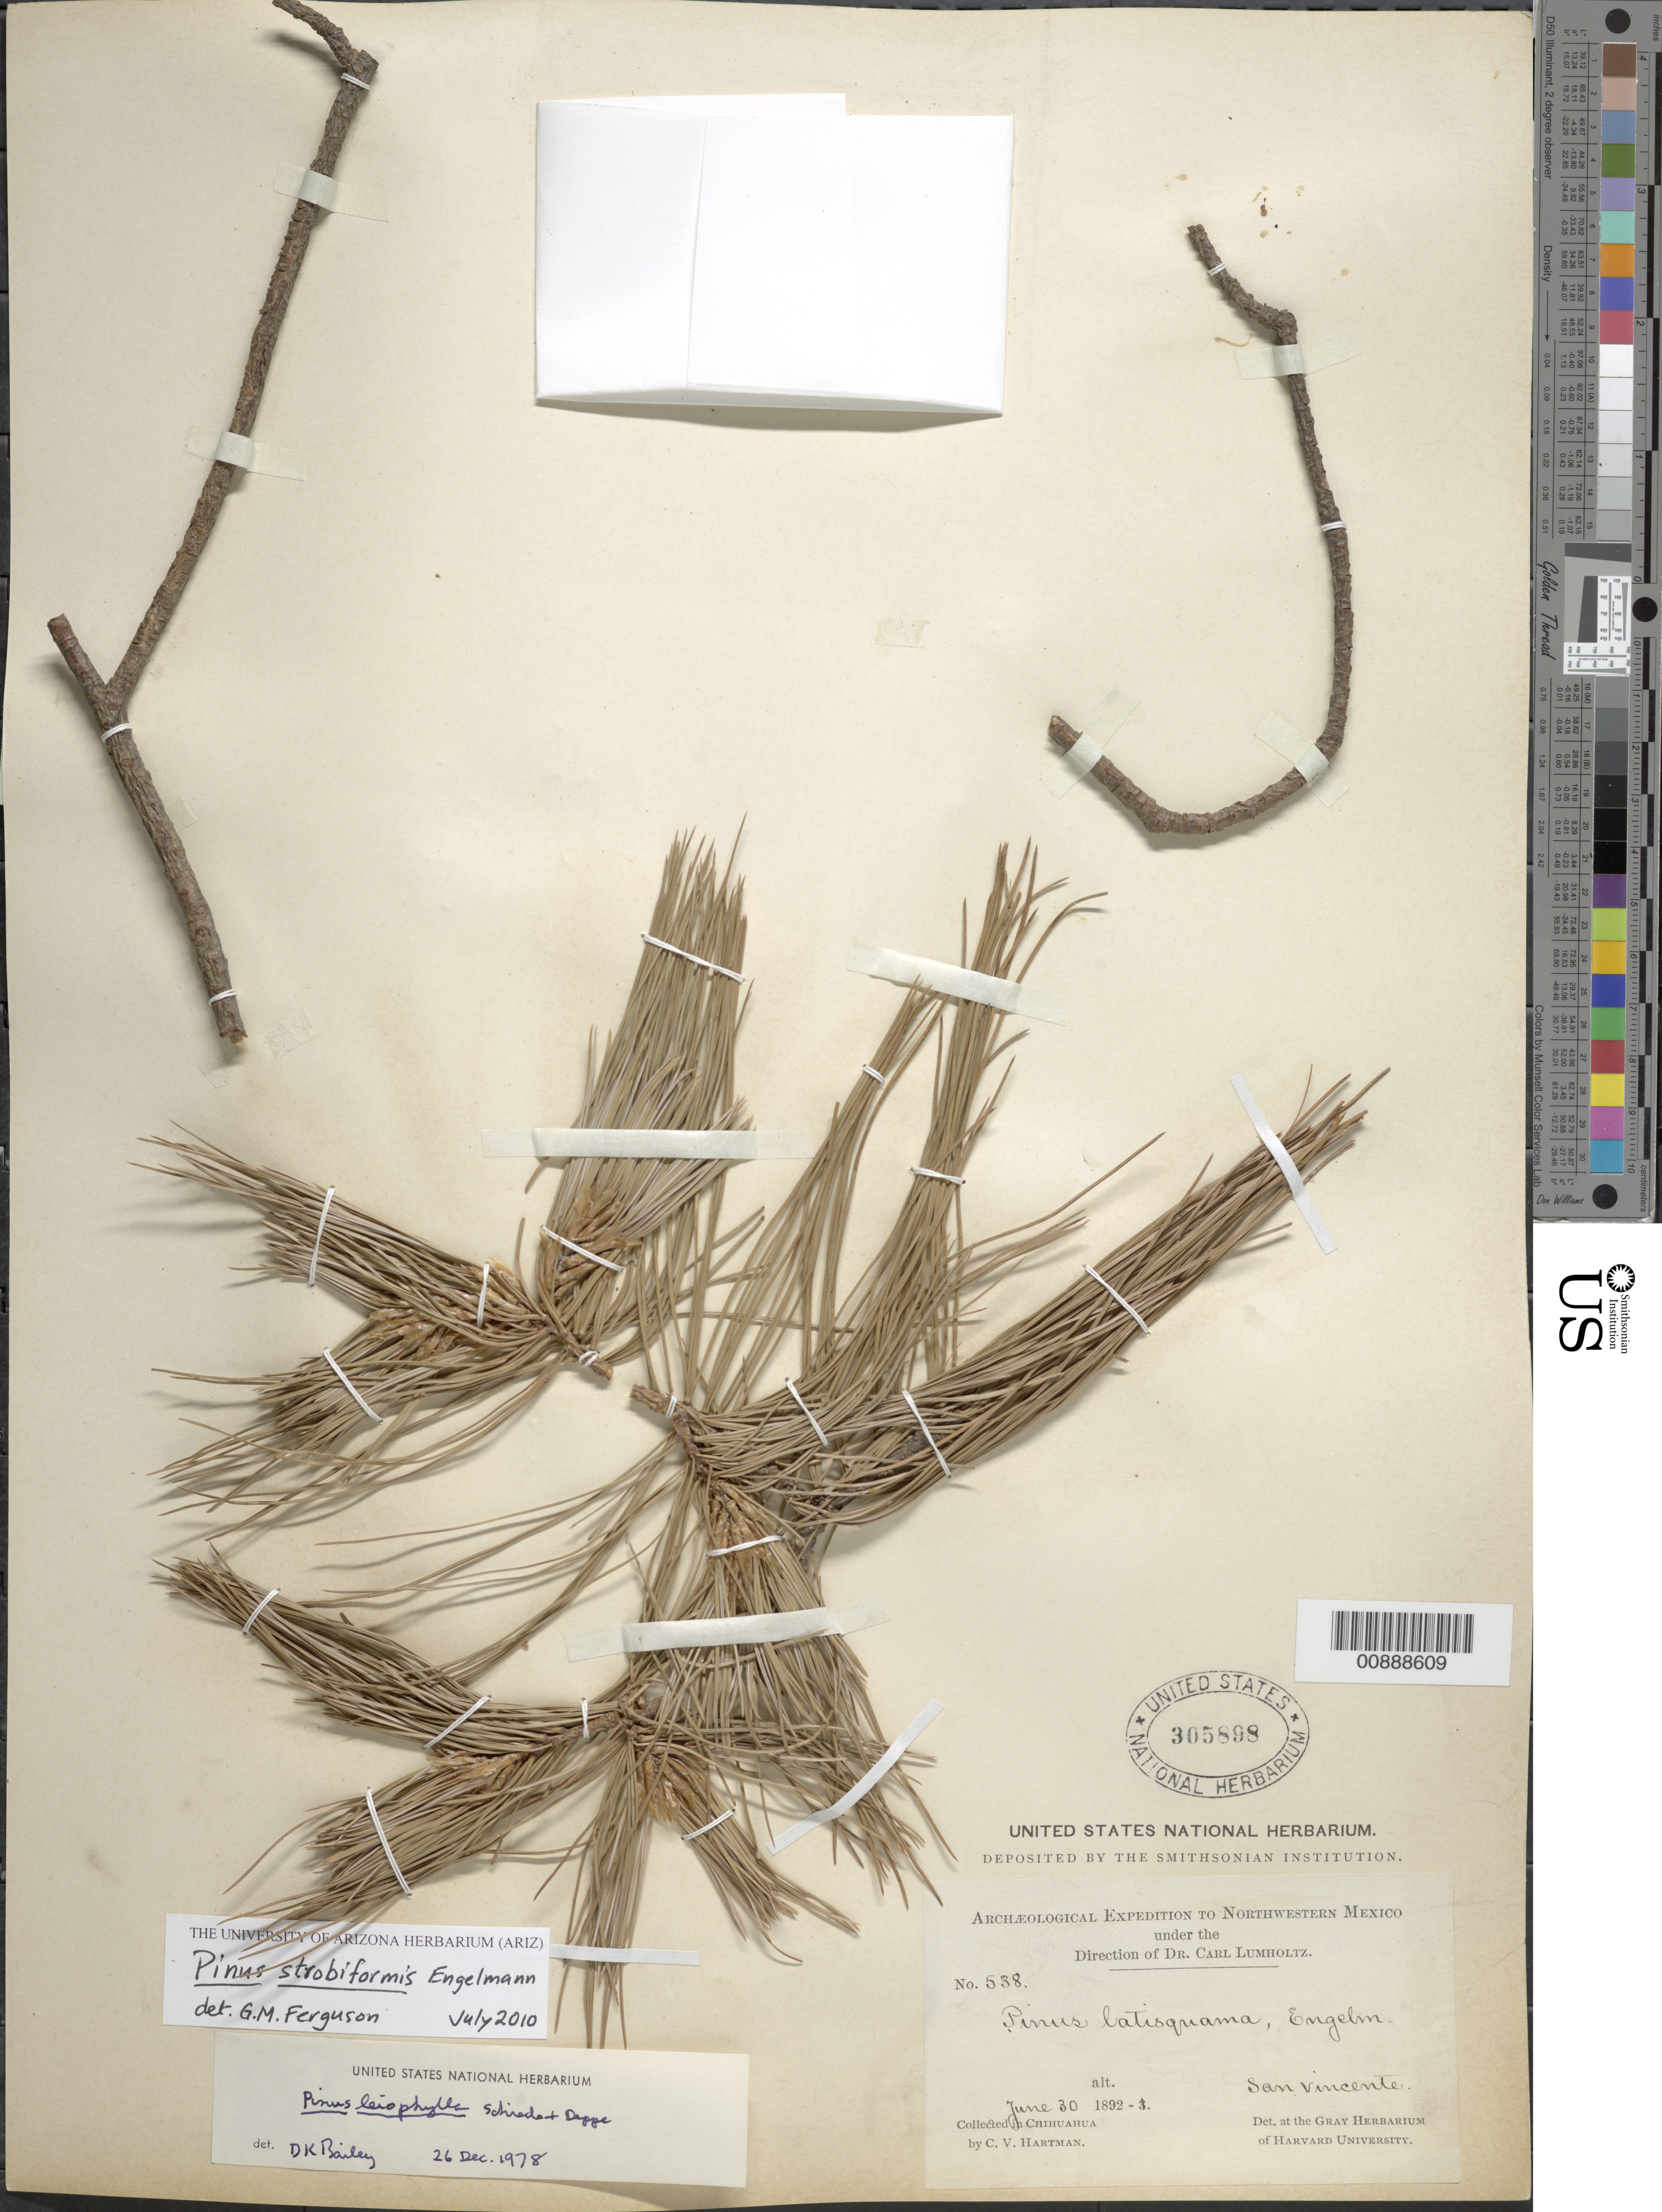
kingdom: Plantae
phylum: Tracheophyta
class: Pinopsida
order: Pinales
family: Pinaceae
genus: Pinus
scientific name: Pinus strobiformis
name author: Engelm.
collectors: C. V. Hartman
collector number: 538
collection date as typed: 30 Jun 1892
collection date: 1892-06-30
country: Mexico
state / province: Chihuahua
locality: San Vicente, Chihuahua.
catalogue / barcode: US 305898